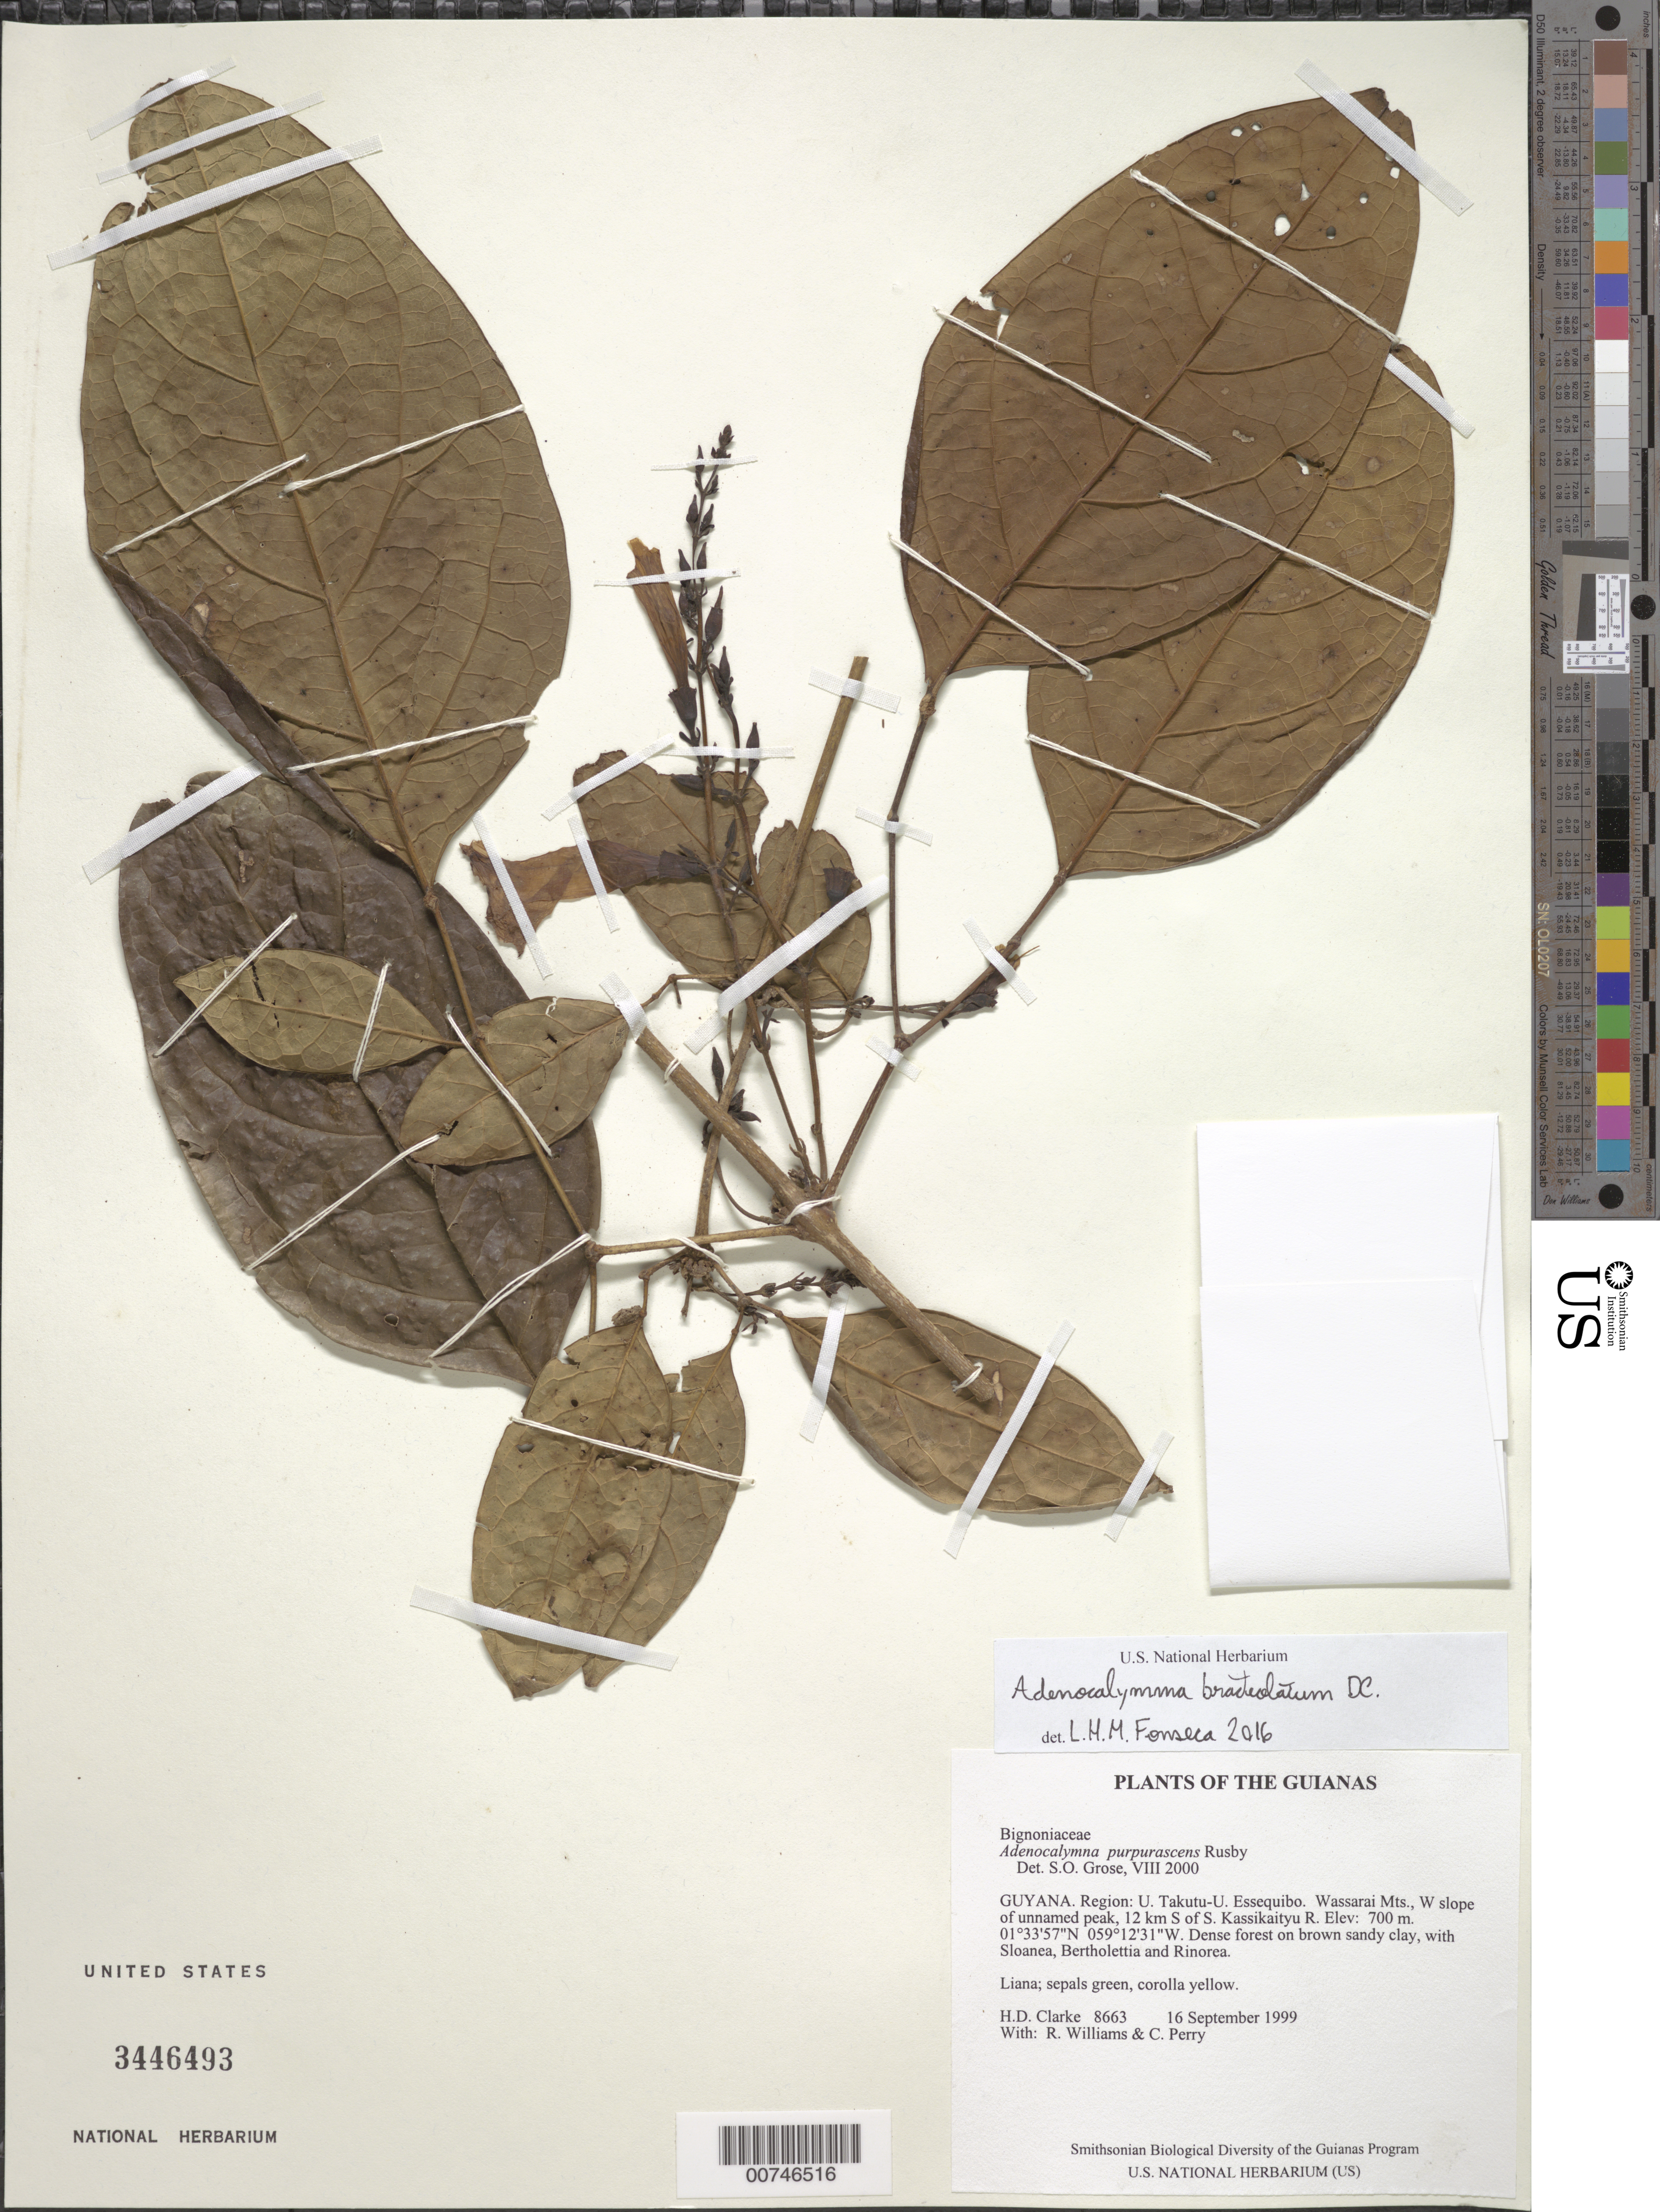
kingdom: Plantae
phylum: Tracheophyta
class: Magnoliopsida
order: Lamiales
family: Bignoniaceae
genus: Adenocalymma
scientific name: Adenocalymma bracteolatum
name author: DC.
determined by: Fonseca, L. H. M.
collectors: H. D. Clarke, R. Williams & C. Perry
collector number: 8663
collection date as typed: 16 September 1999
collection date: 1999-09-16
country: Guyana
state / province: U. Takutu-U. Essequibo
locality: Wassarai Mts., W slope of unnamed peak, 12 km S of S. Kassikaityu R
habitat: Dense forest on brown sandy clay, with Sloanea, Bertholettia and Rinorea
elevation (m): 700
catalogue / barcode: US 3446493